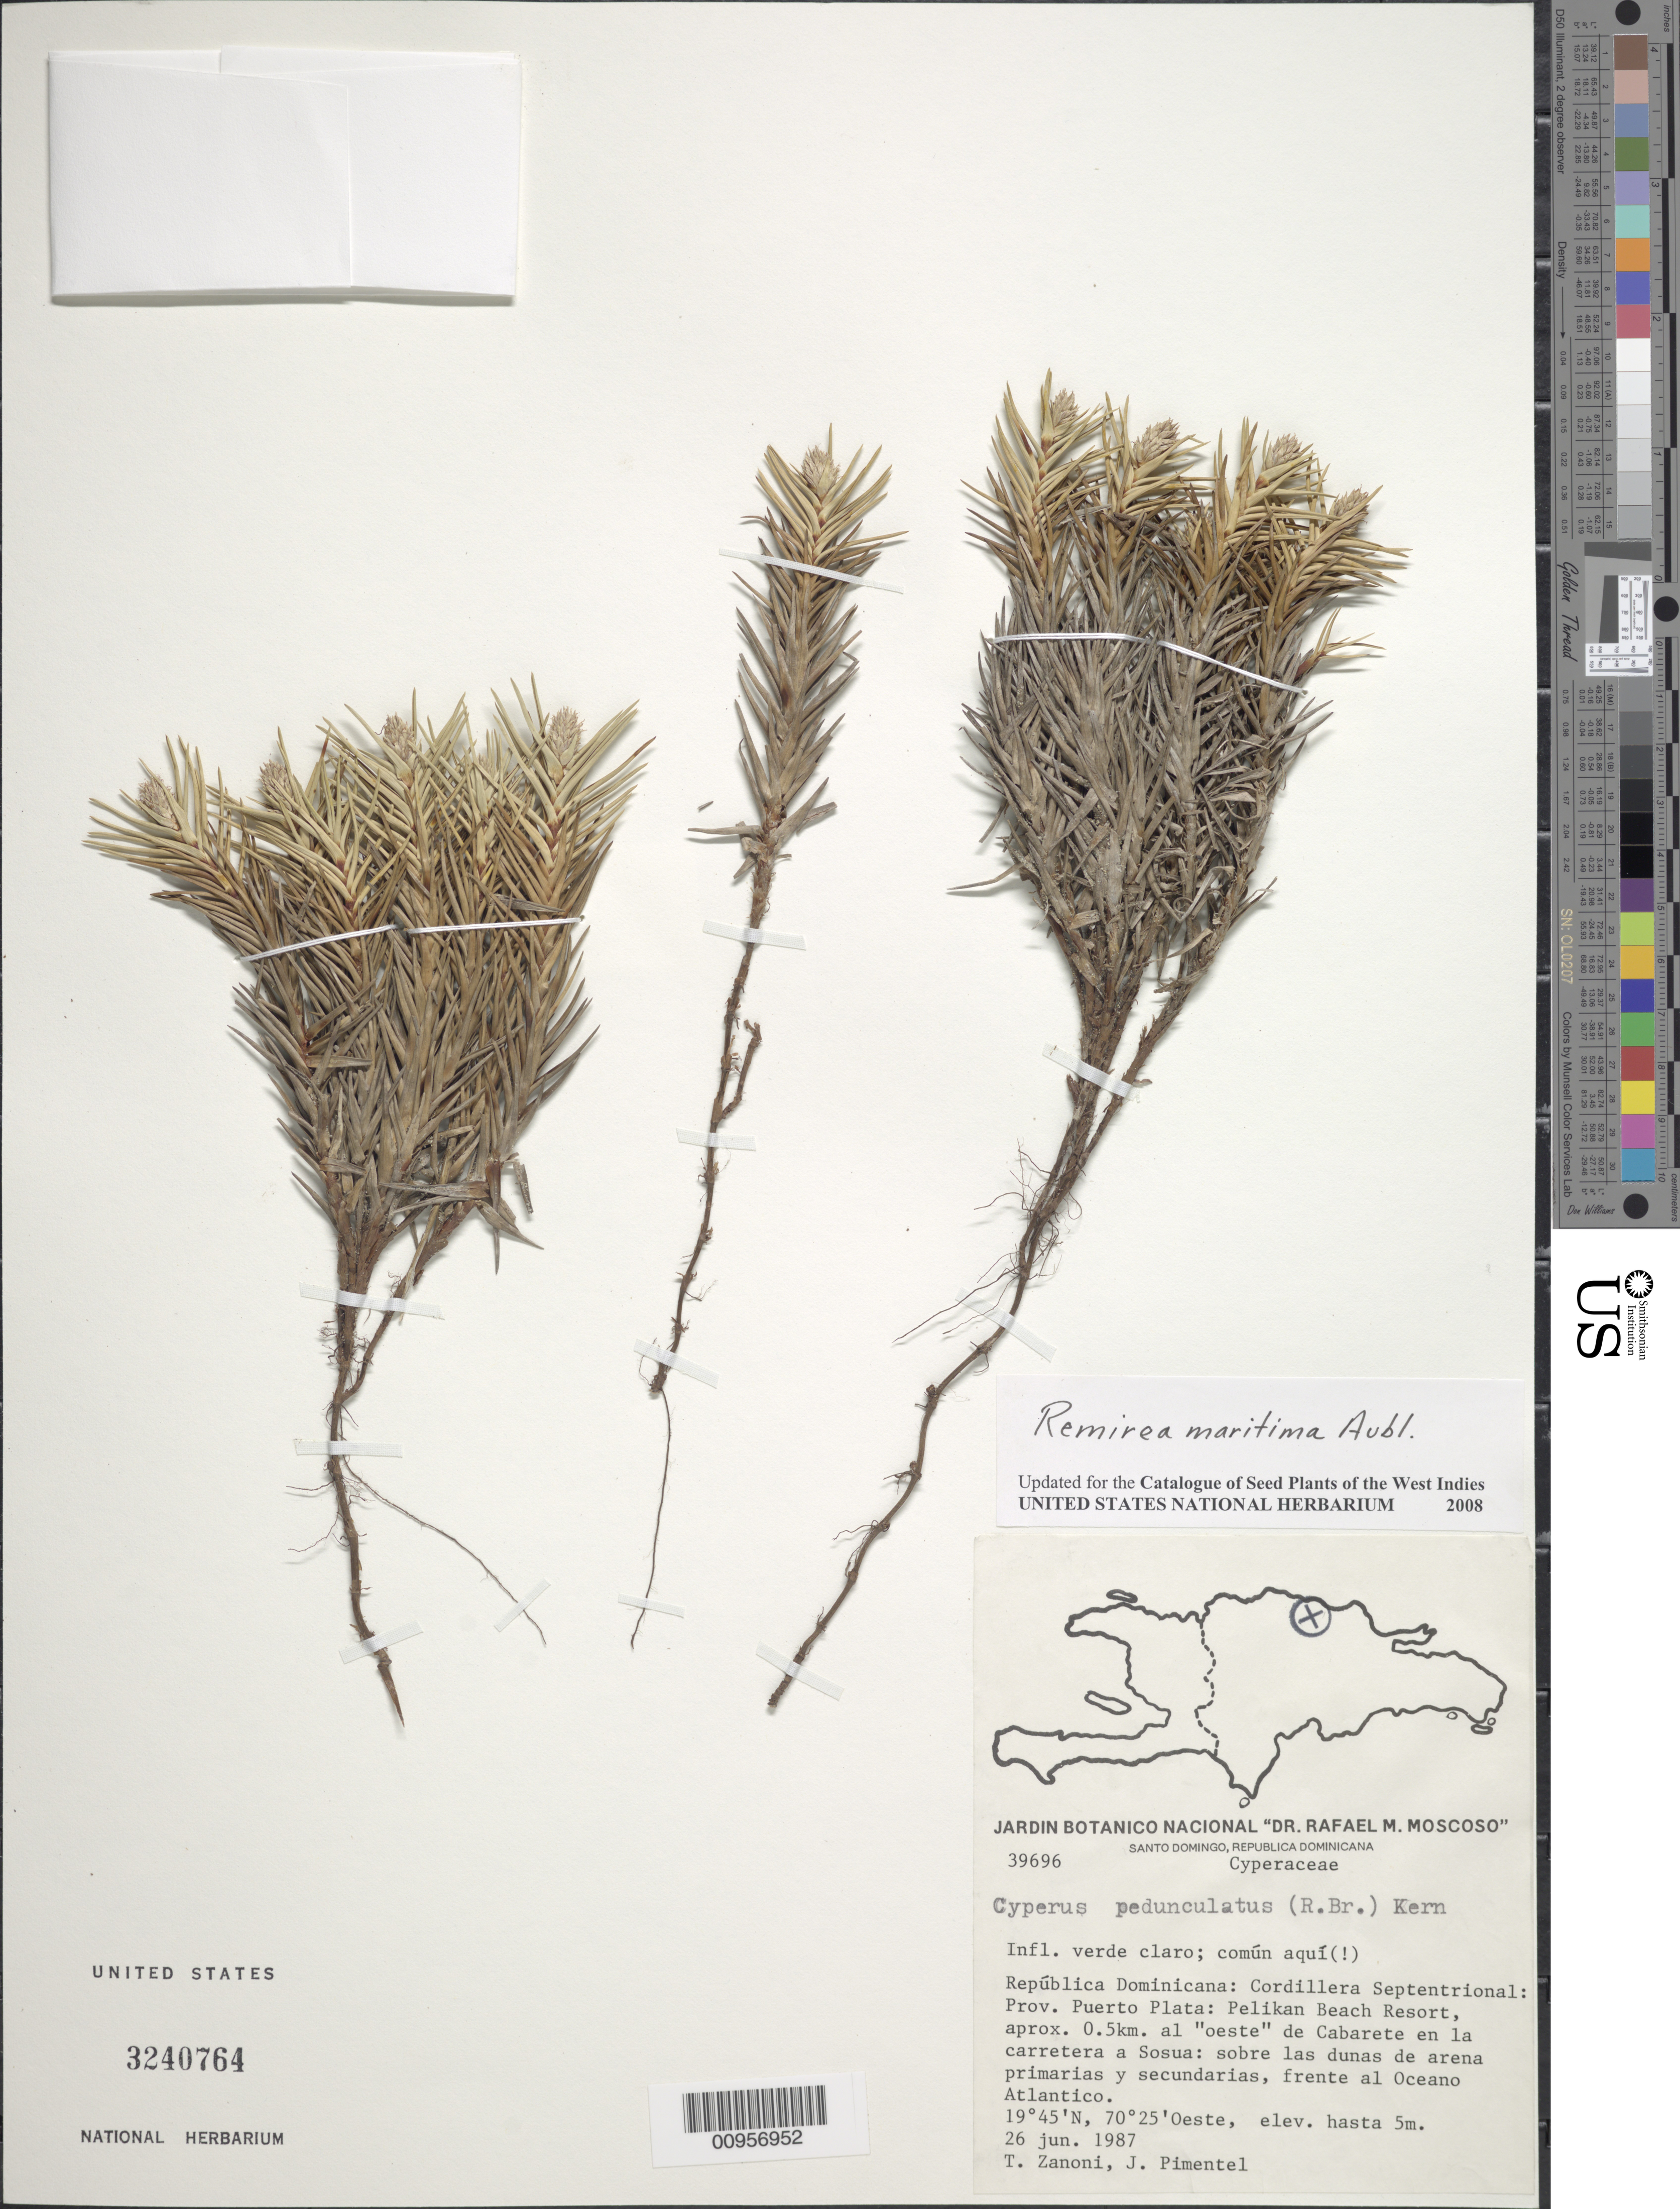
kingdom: Plantae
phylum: Tracheophyta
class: Liliopsida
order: Poales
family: Cyperaceae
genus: Cyperus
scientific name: Cyperus pedunculatus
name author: (R. Br.) J. Kern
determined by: Strong, M. T., (US), Smithsonian Institution - National Museum of Natural History (UNITED STATES)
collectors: T. A. Zanoni & J. Pimentel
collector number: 39696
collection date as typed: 26 Jun 1987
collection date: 1987-06-26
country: Dominican Republic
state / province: Puerto Plata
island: Hispaniola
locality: Cordillera Septentrional, Pelikan Beach Resort, aprox. 0.5 km al "oeste"de Cabarete en la carratera a Sosua, las dunas de arena primarias y secundarias, frente al Oceano Atlantico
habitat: Sobre las dunas de arena primarias y secundarias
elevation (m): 0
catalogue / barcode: US 3240764